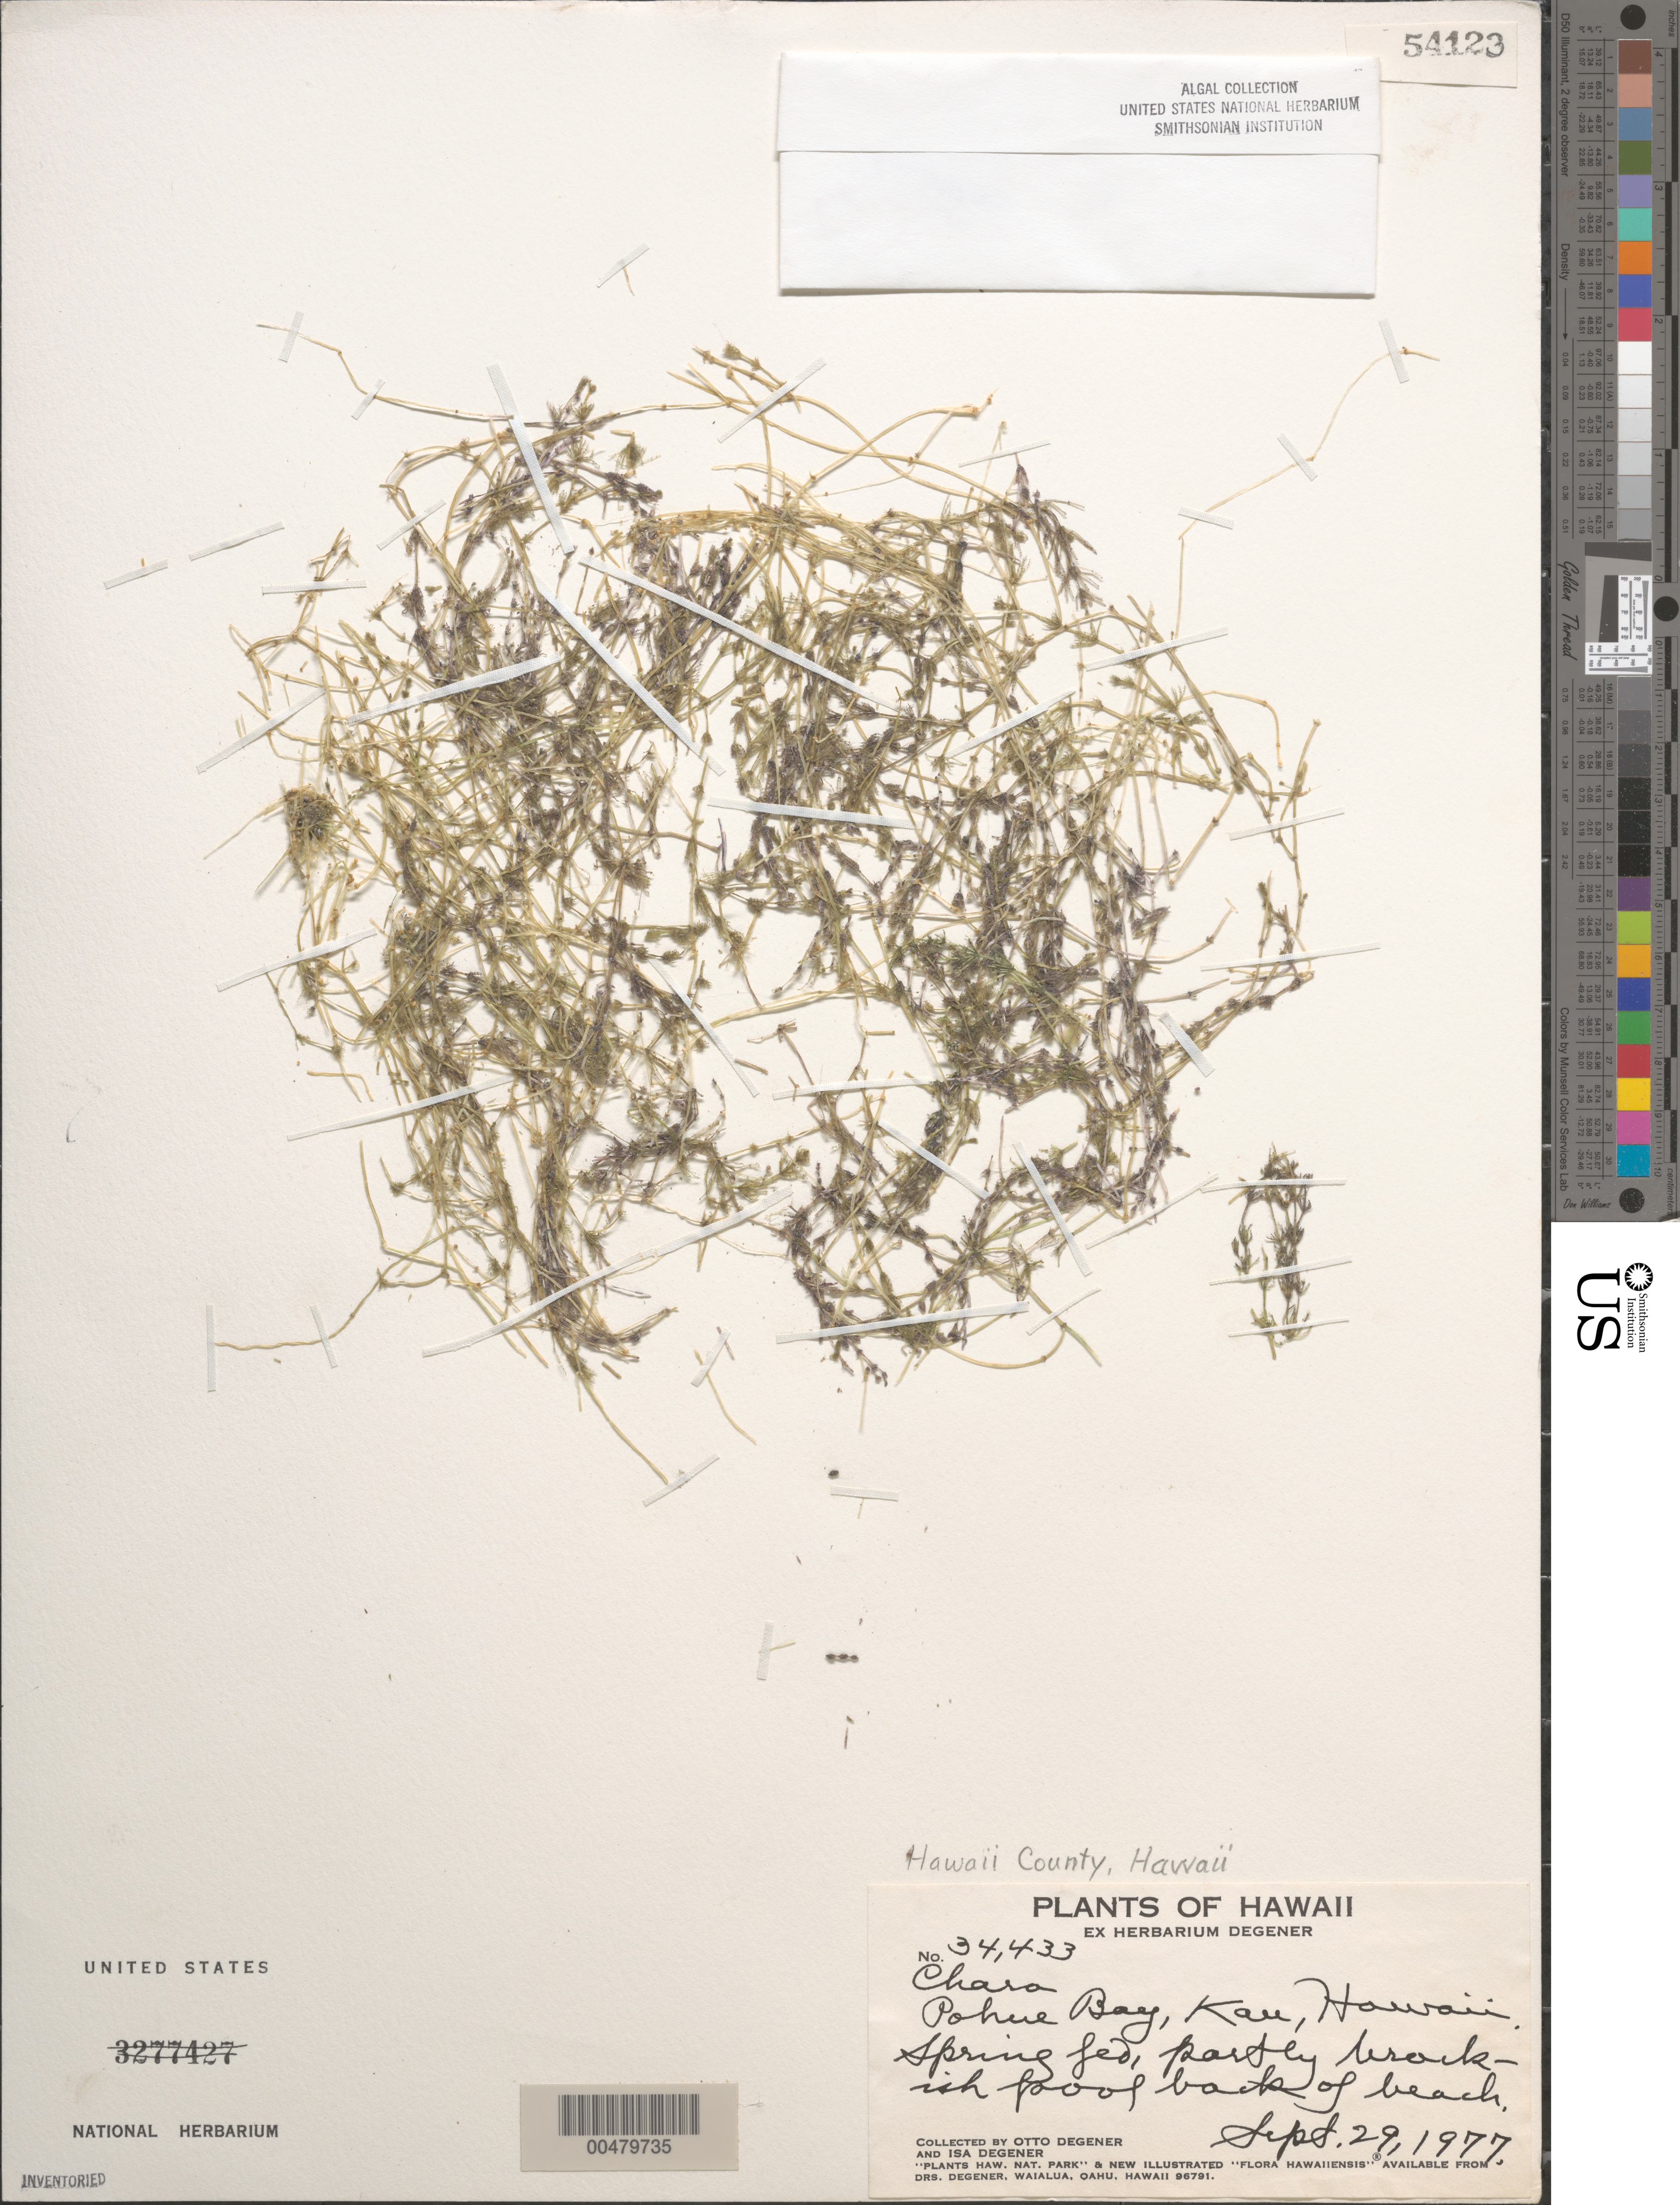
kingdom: Plantae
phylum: Charophyta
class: Charophyceae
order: Charales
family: Characeae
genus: Chara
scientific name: Chara sp.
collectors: O. Degener & I. Degener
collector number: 34433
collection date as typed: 29 Sep 1977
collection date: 1977-09-29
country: United States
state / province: Hawaii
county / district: Hawaii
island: Hawaii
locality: Kau, Pohue Bay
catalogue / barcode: US 54123